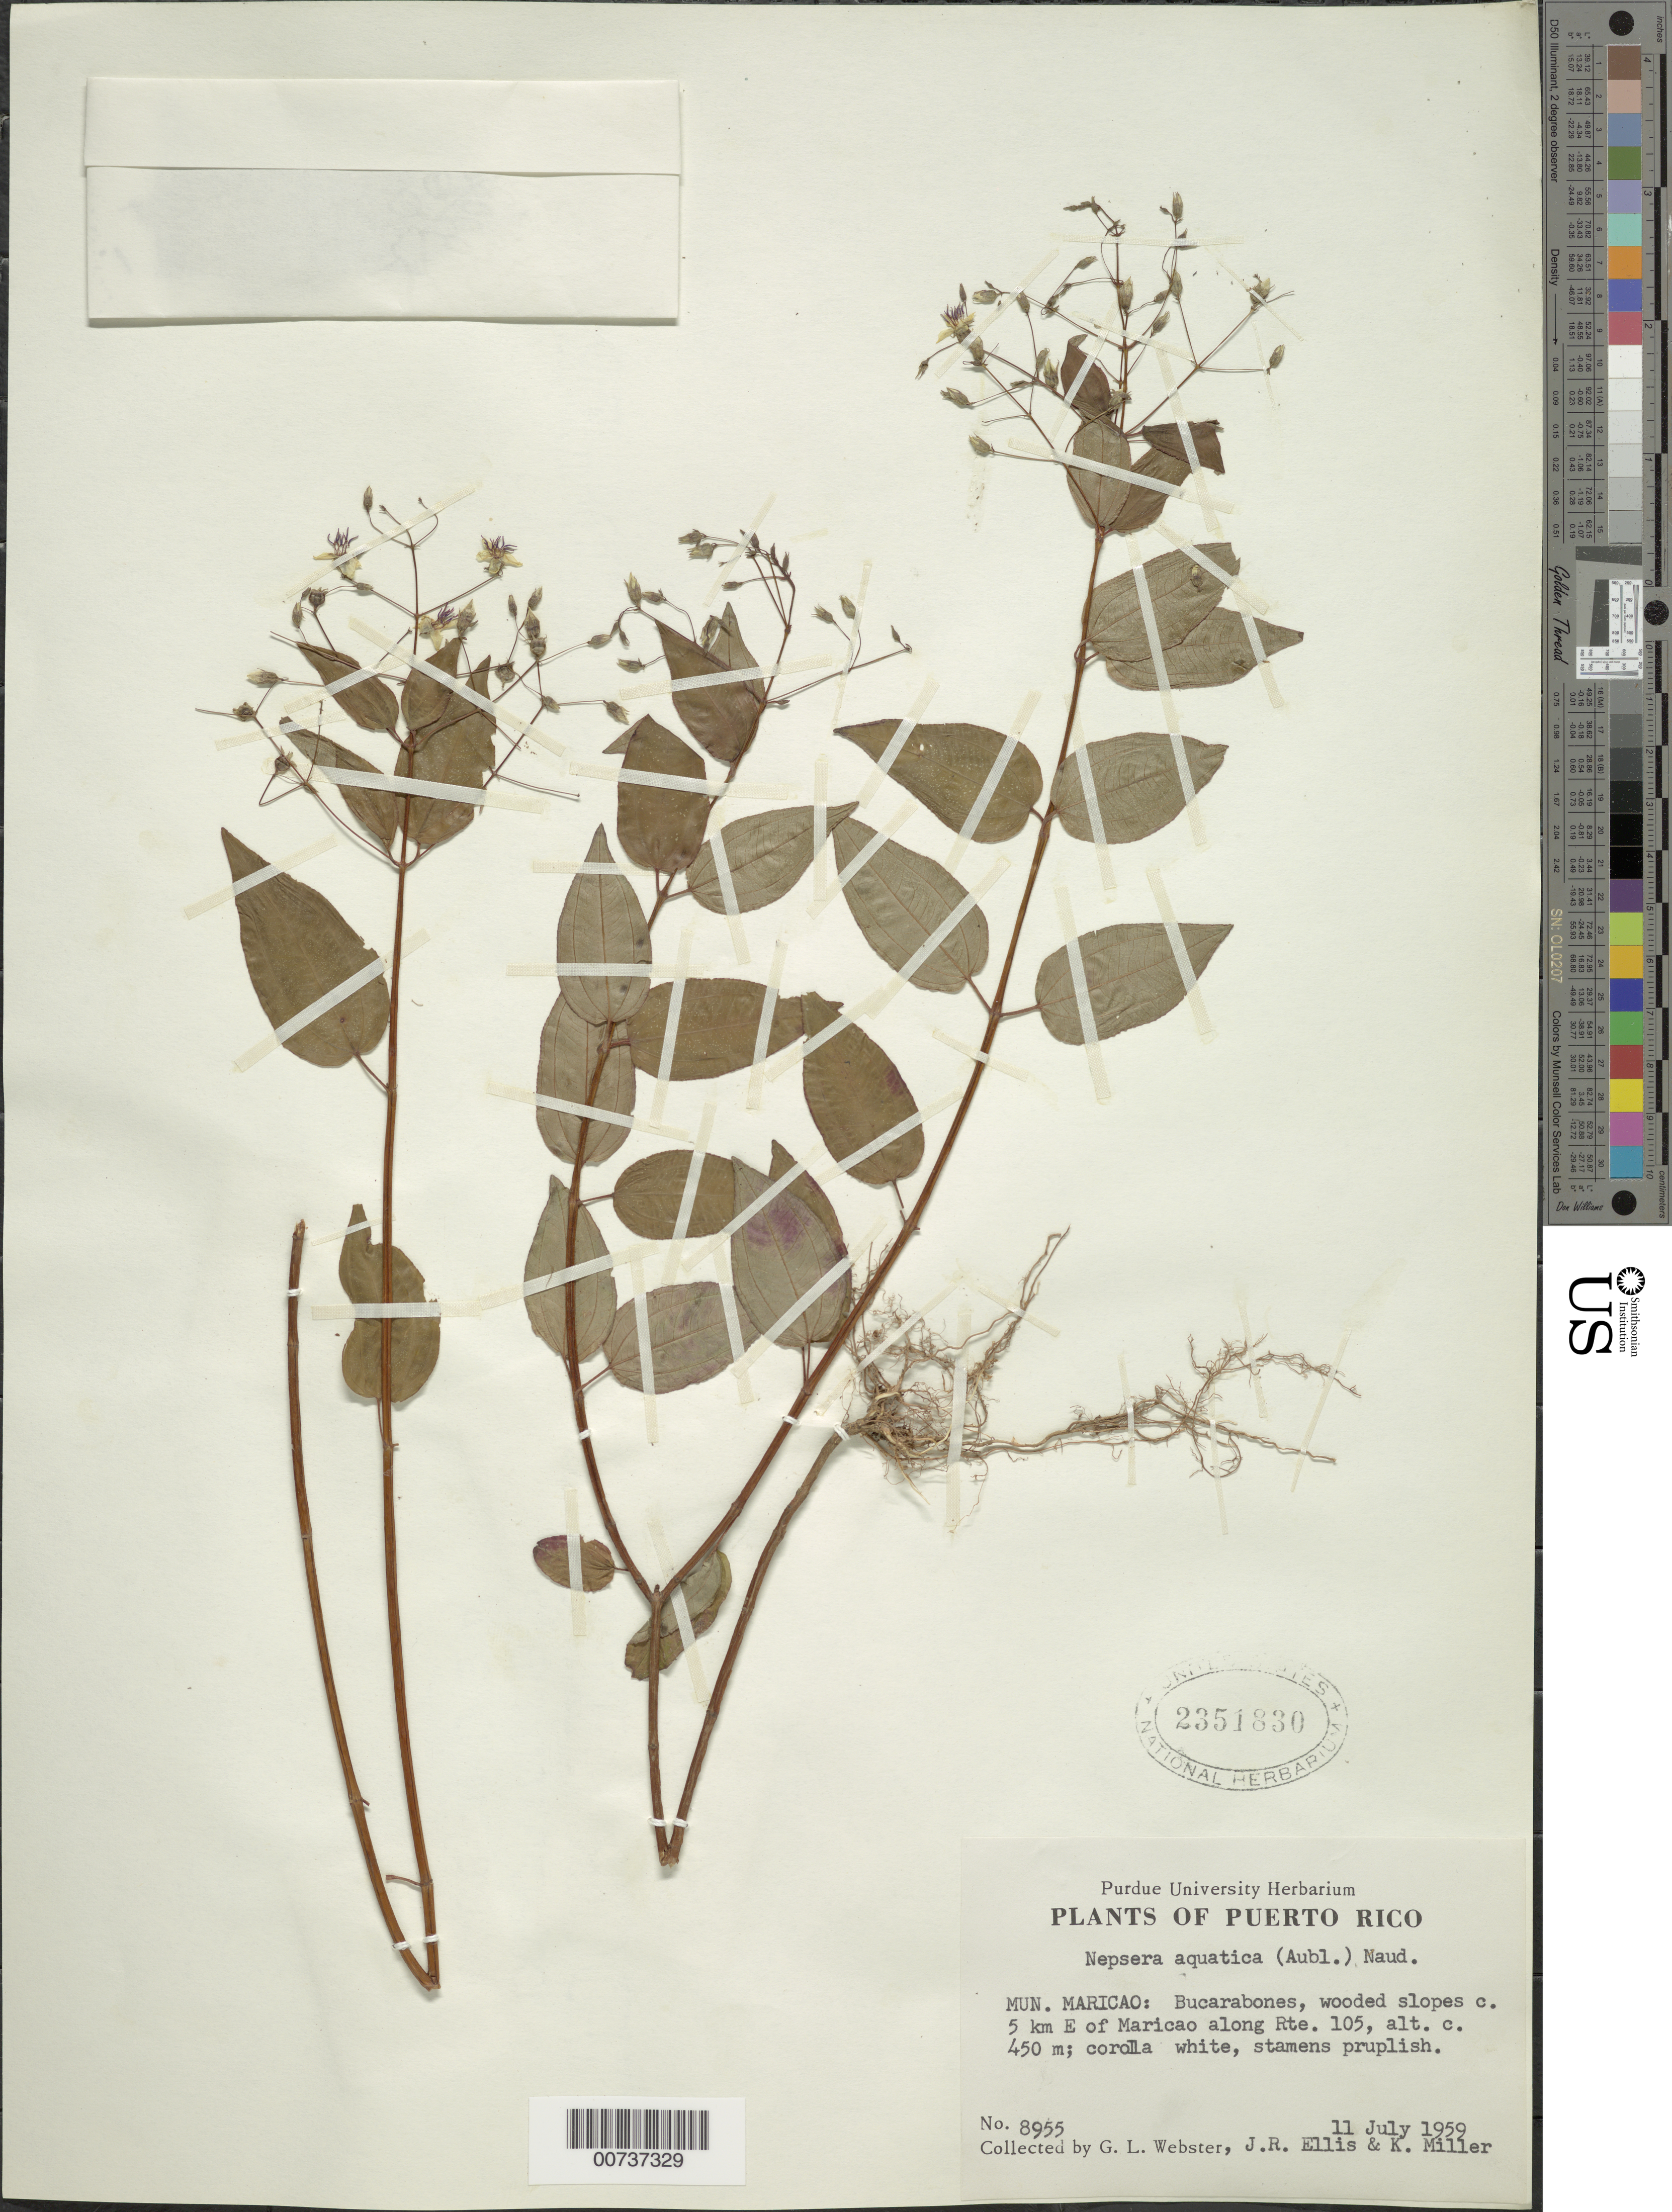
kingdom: Plantae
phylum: Tracheophyta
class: Magnoliopsida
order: Myrtales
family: Melastomataceae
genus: Nepsera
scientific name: Nepsera aquatica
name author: (Aubl.) Naudin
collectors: G. L. Webster, J. R. Ellis & K. Miller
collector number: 8955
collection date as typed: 11 Jul 1959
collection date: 1959-07-11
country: Puerto Rico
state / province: Maricao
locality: Bucarabones, c. 5 km E of Maricao along Route 105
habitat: Wooded slopes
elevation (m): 450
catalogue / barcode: US 2351830